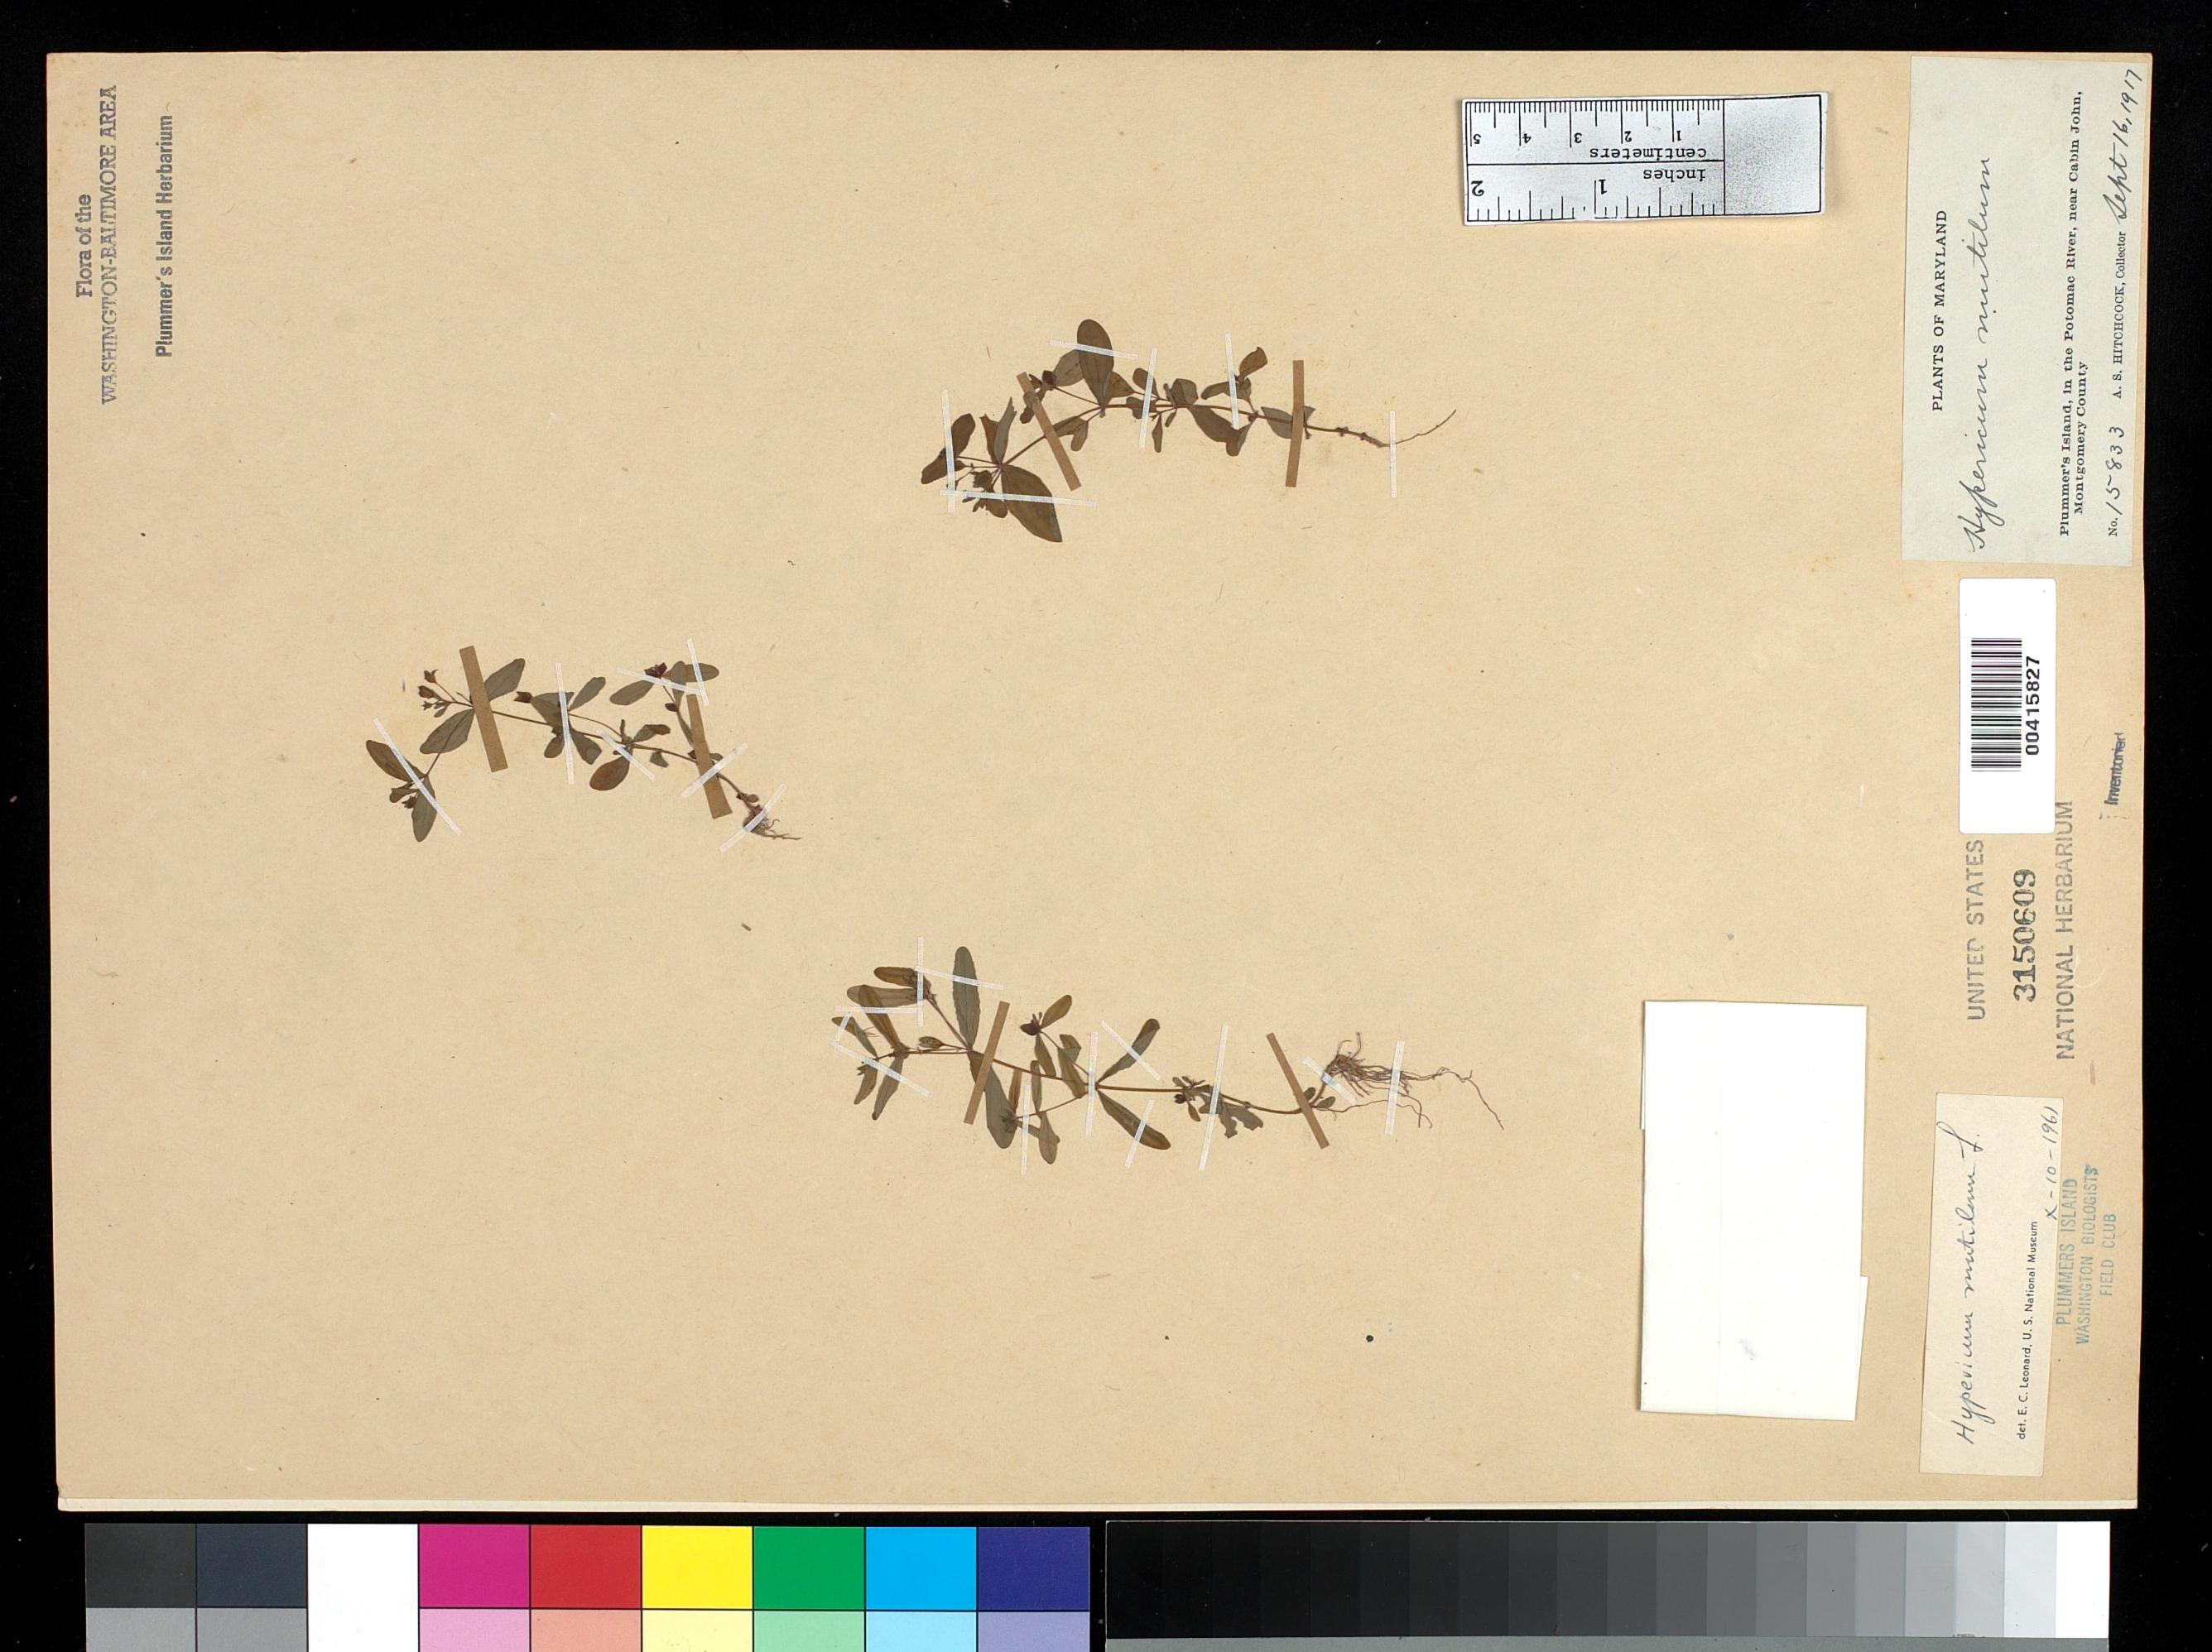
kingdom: Plantae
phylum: Tracheophyta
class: Magnoliopsida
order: Malpighiales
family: Hypericaceae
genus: Hypericum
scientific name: Hypericum mutilum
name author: L.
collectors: A. S. Hitchcock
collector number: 15833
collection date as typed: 16 Sep 1917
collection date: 1917-09-16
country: United States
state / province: Maryland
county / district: Montgomery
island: Plummers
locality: Plummer's Island C. & O. Canal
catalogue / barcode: US 3150609